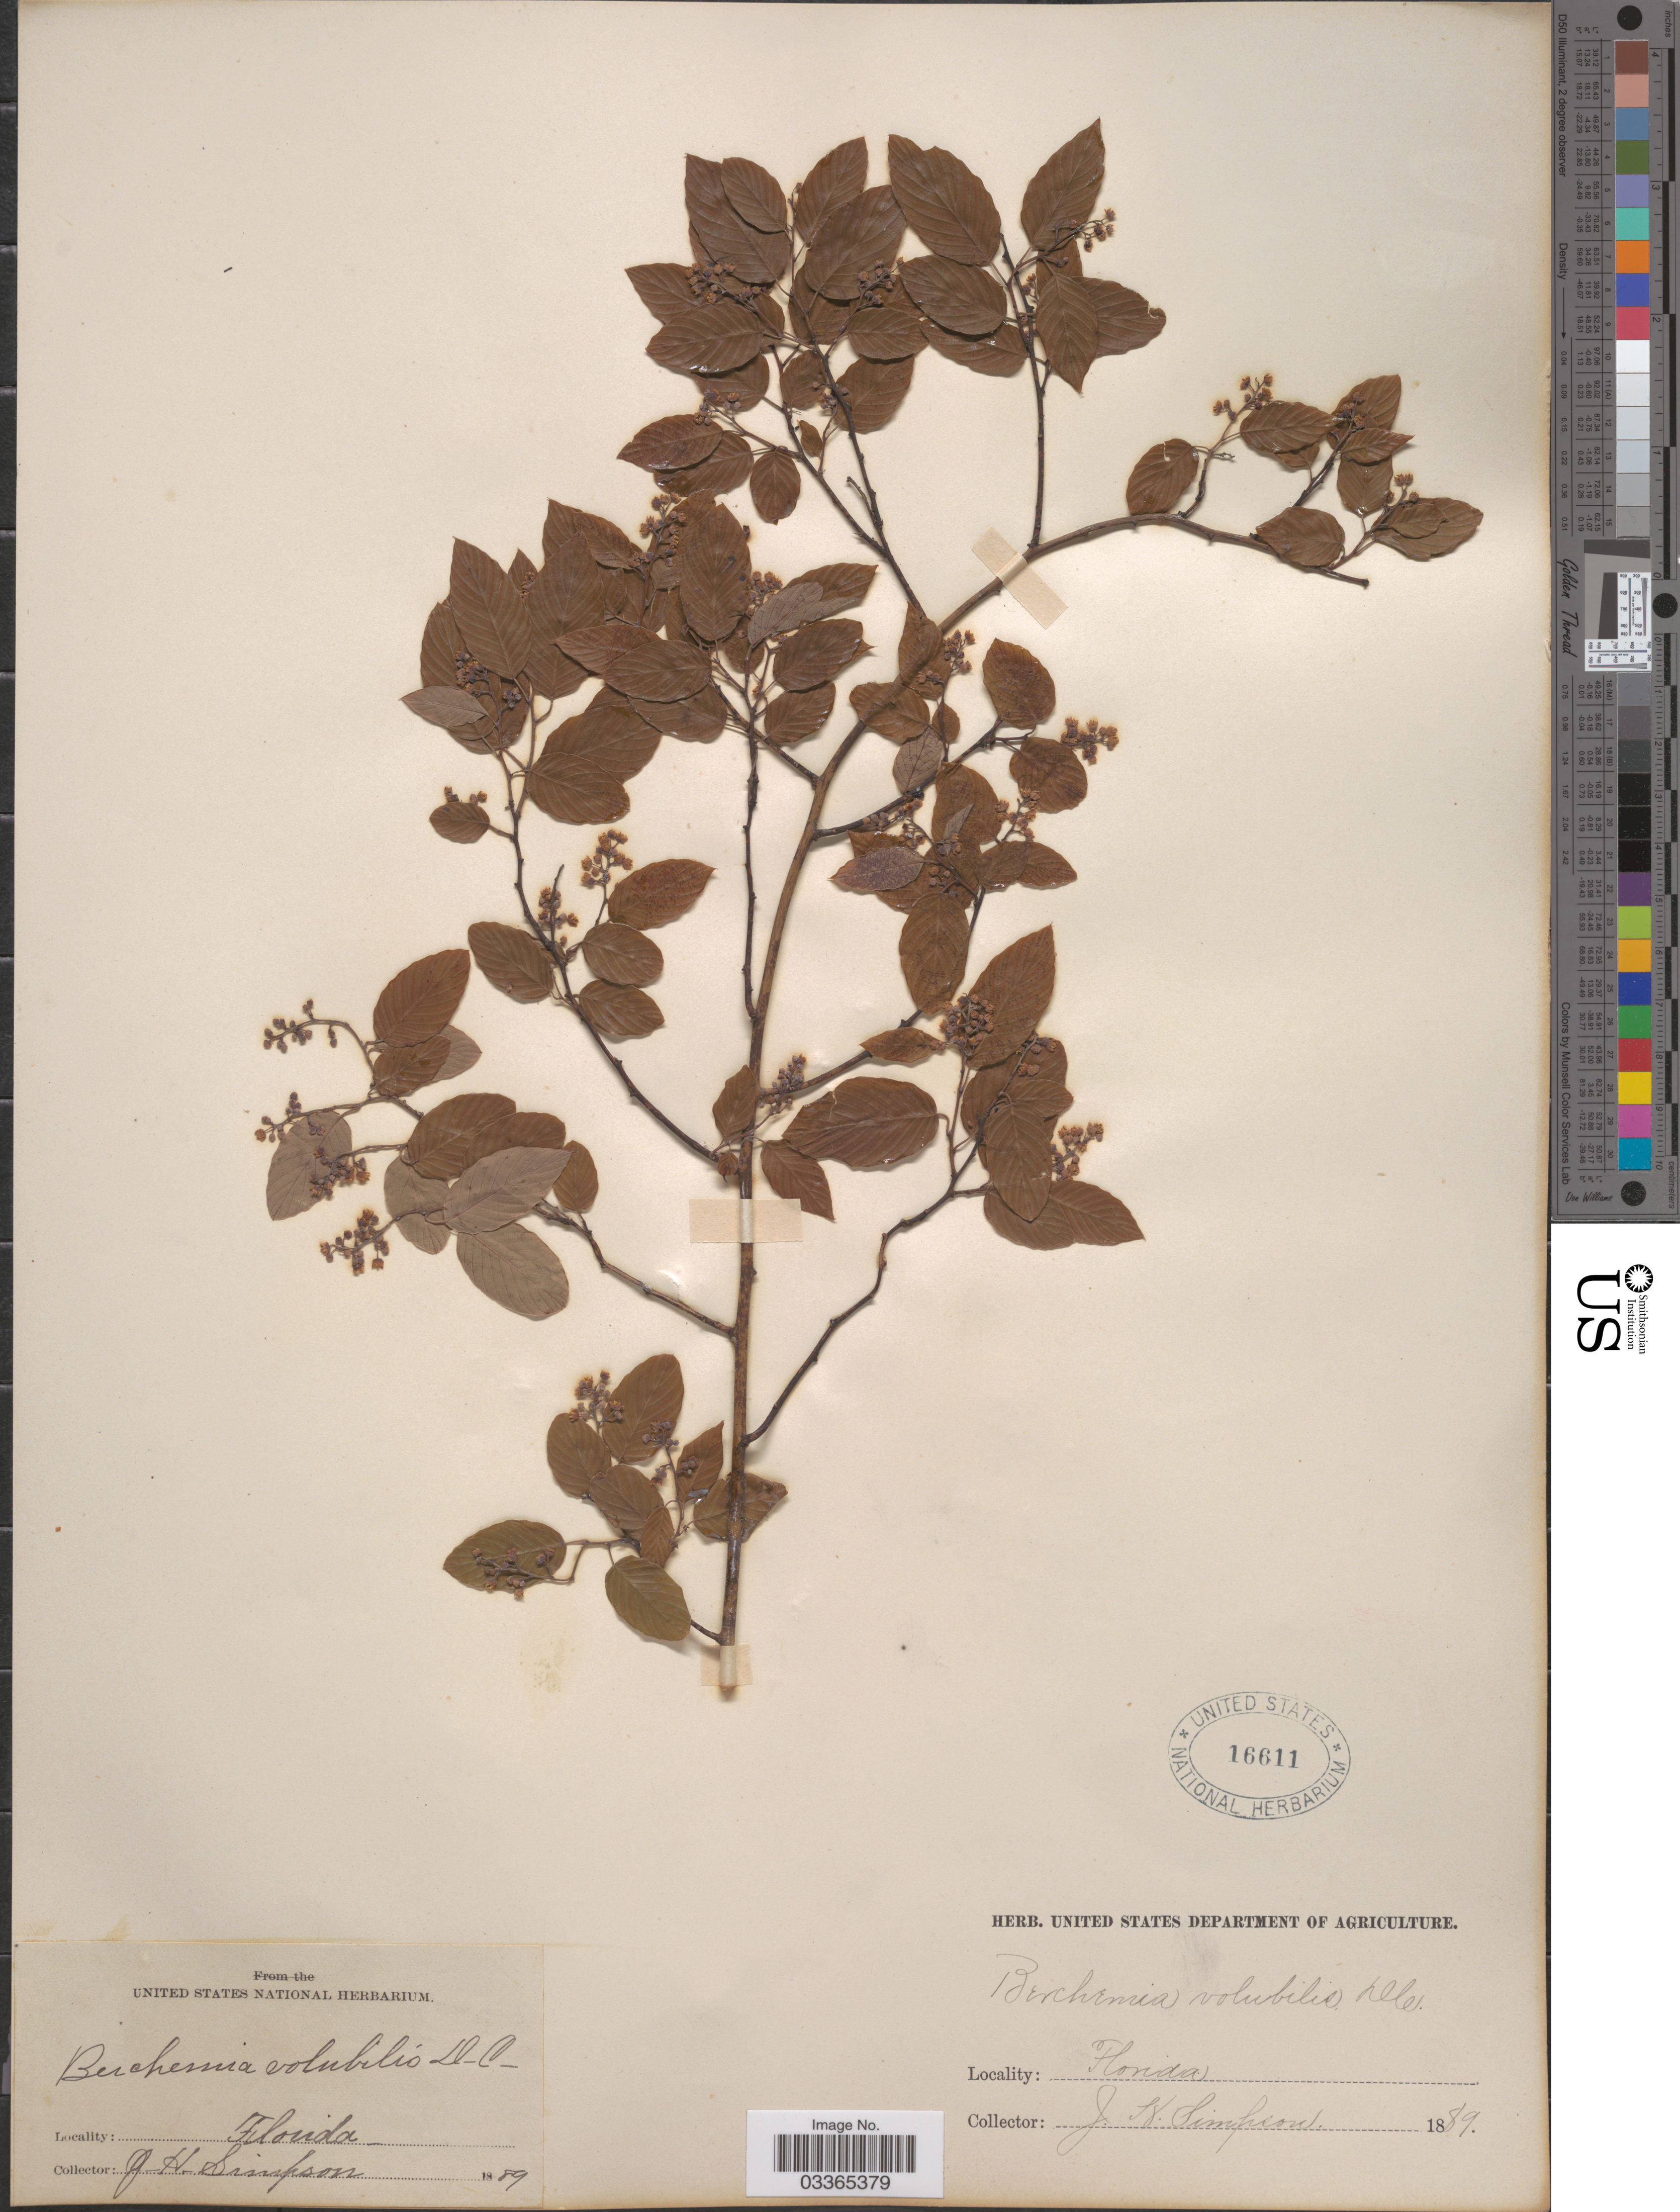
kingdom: Plantae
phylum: Tracheophyta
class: Magnoliopsida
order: Rosales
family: Rhamnaceae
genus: Berchemia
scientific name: Berchemia scandens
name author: (Hill) K. Koch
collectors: J. H. Simpson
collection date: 1889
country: United States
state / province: Florida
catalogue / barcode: US 16611